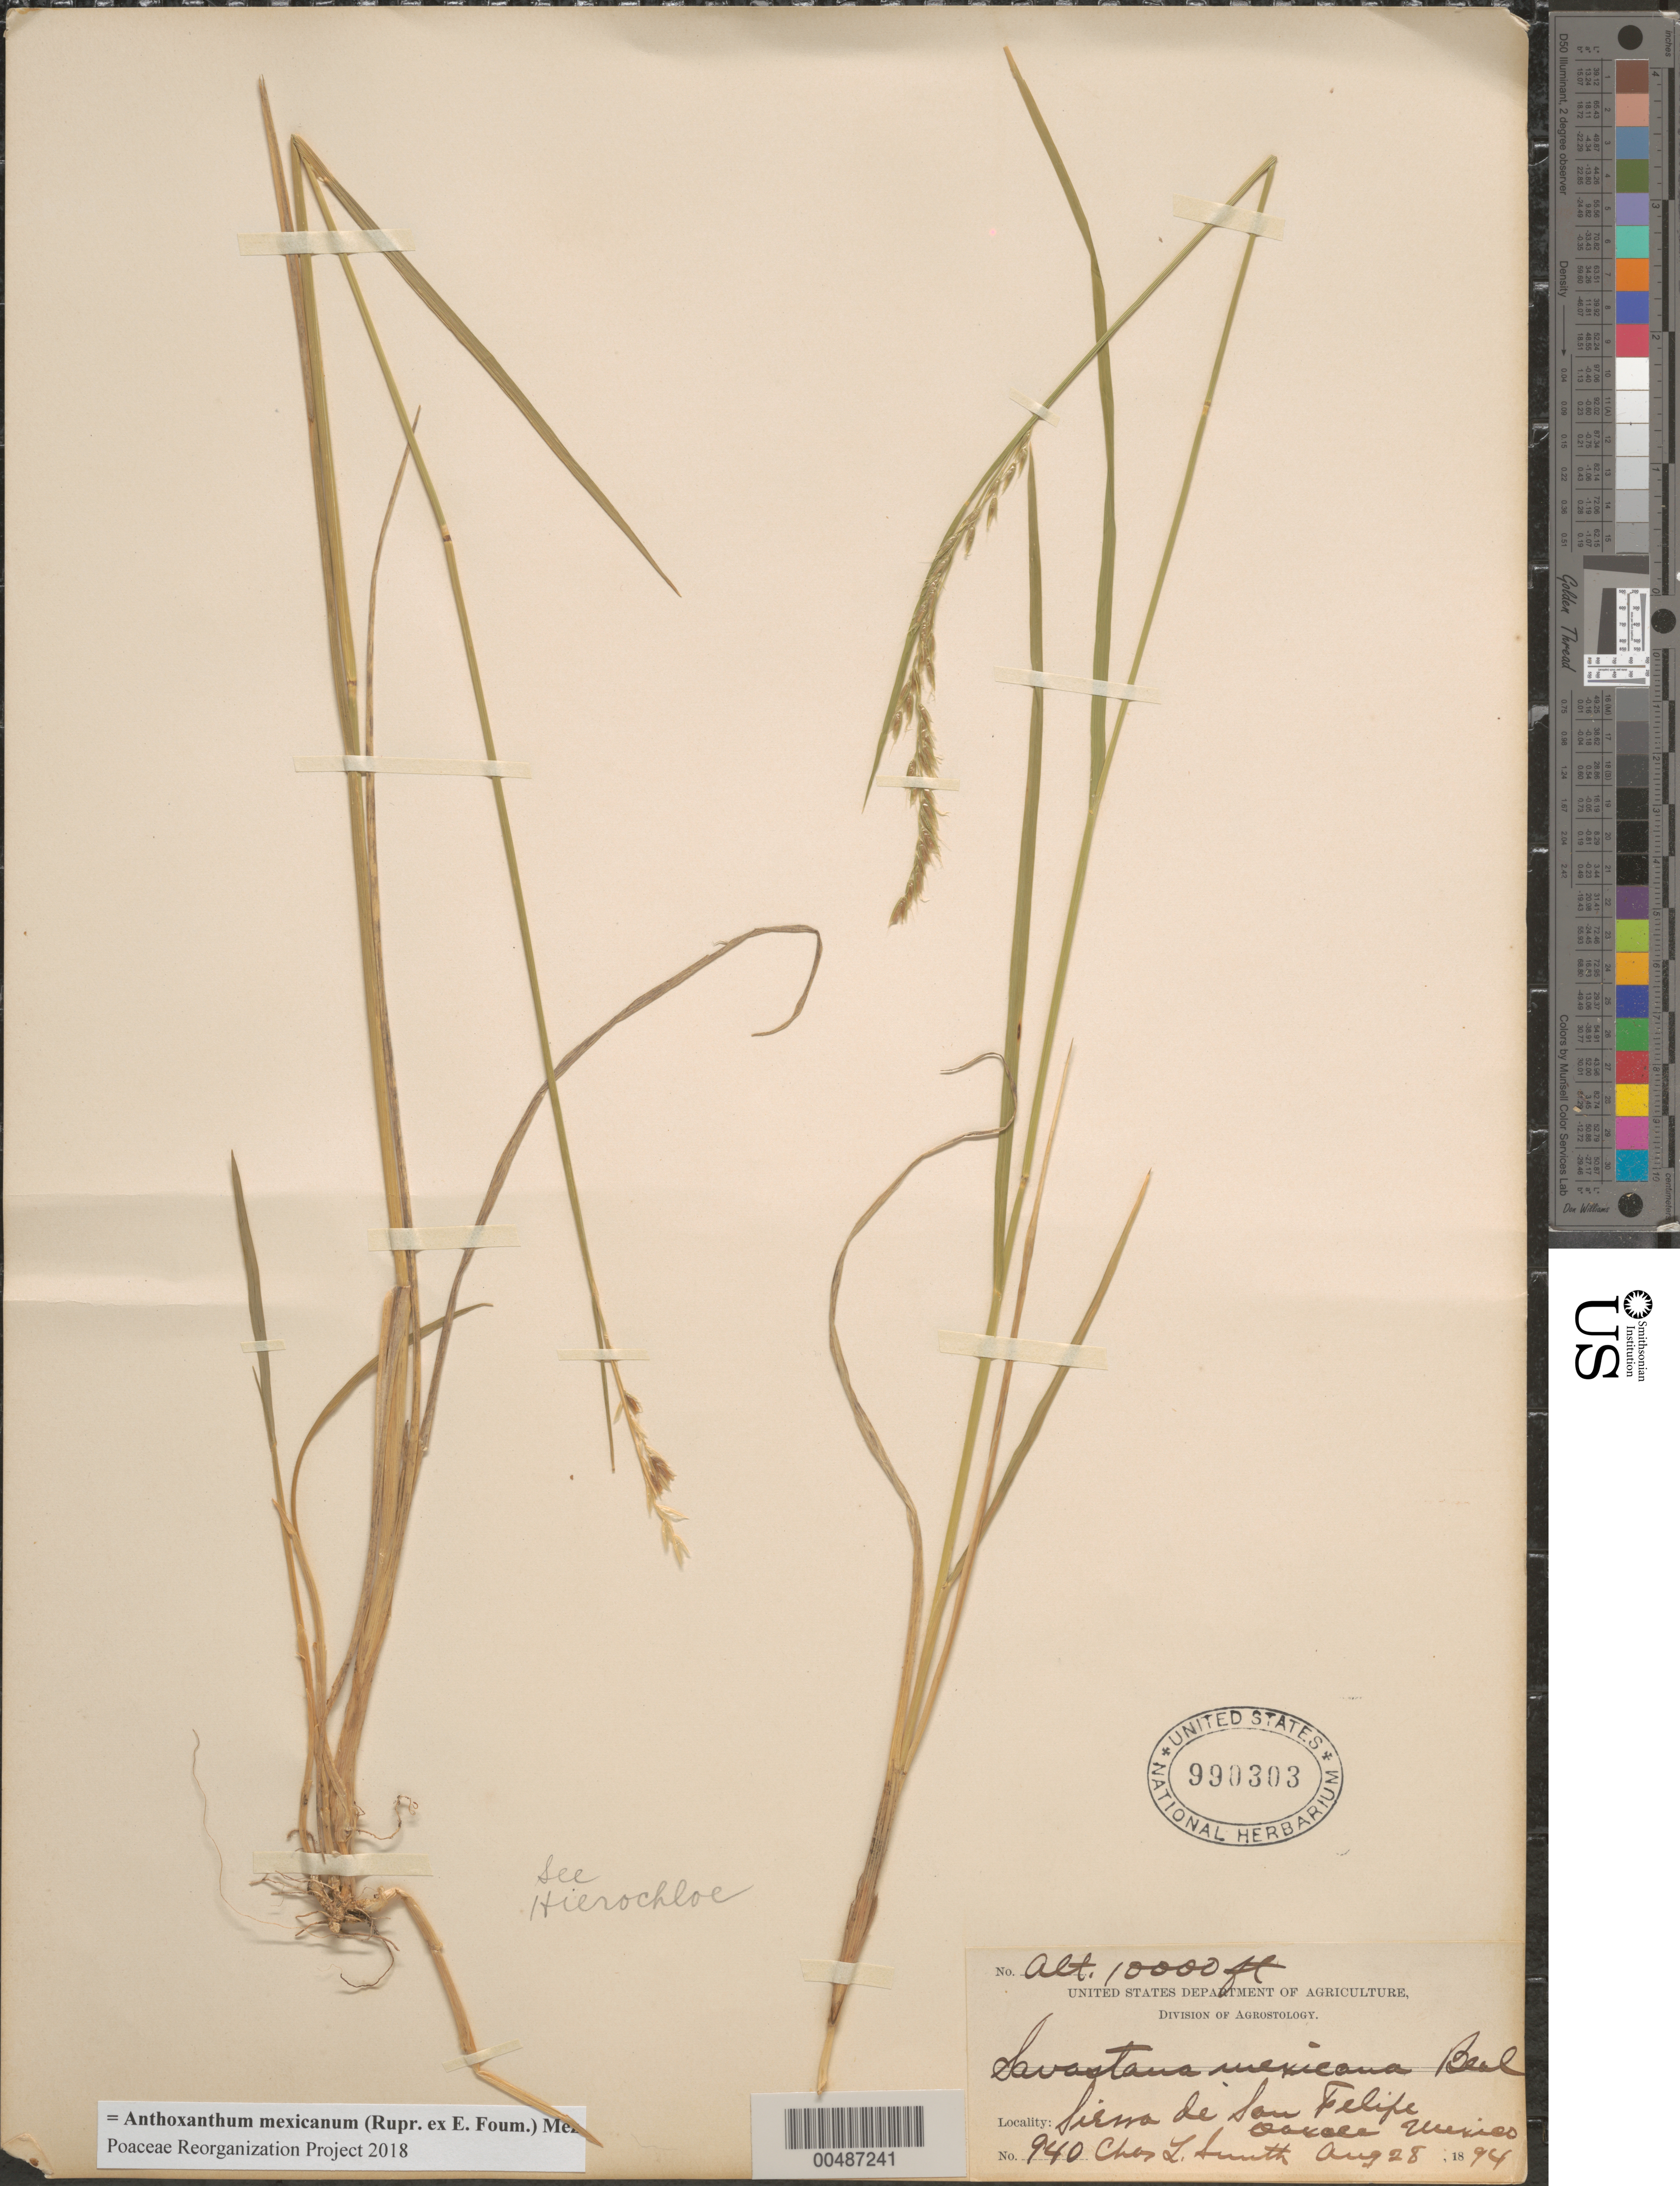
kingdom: Plantae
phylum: Tracheophyta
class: Liliopsida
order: Poales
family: Poaceae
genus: Anthoxanthum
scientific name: Anthoxanthum mexicanum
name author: (Rupr. ex E. Fourn.) Mez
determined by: Poaceae Reorganization Project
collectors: C. L. Smith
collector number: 940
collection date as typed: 28 Aug 1894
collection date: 1894-08-28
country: Mexico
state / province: Oaxaca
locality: Sierra de San Felipe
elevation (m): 3048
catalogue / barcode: US 990303